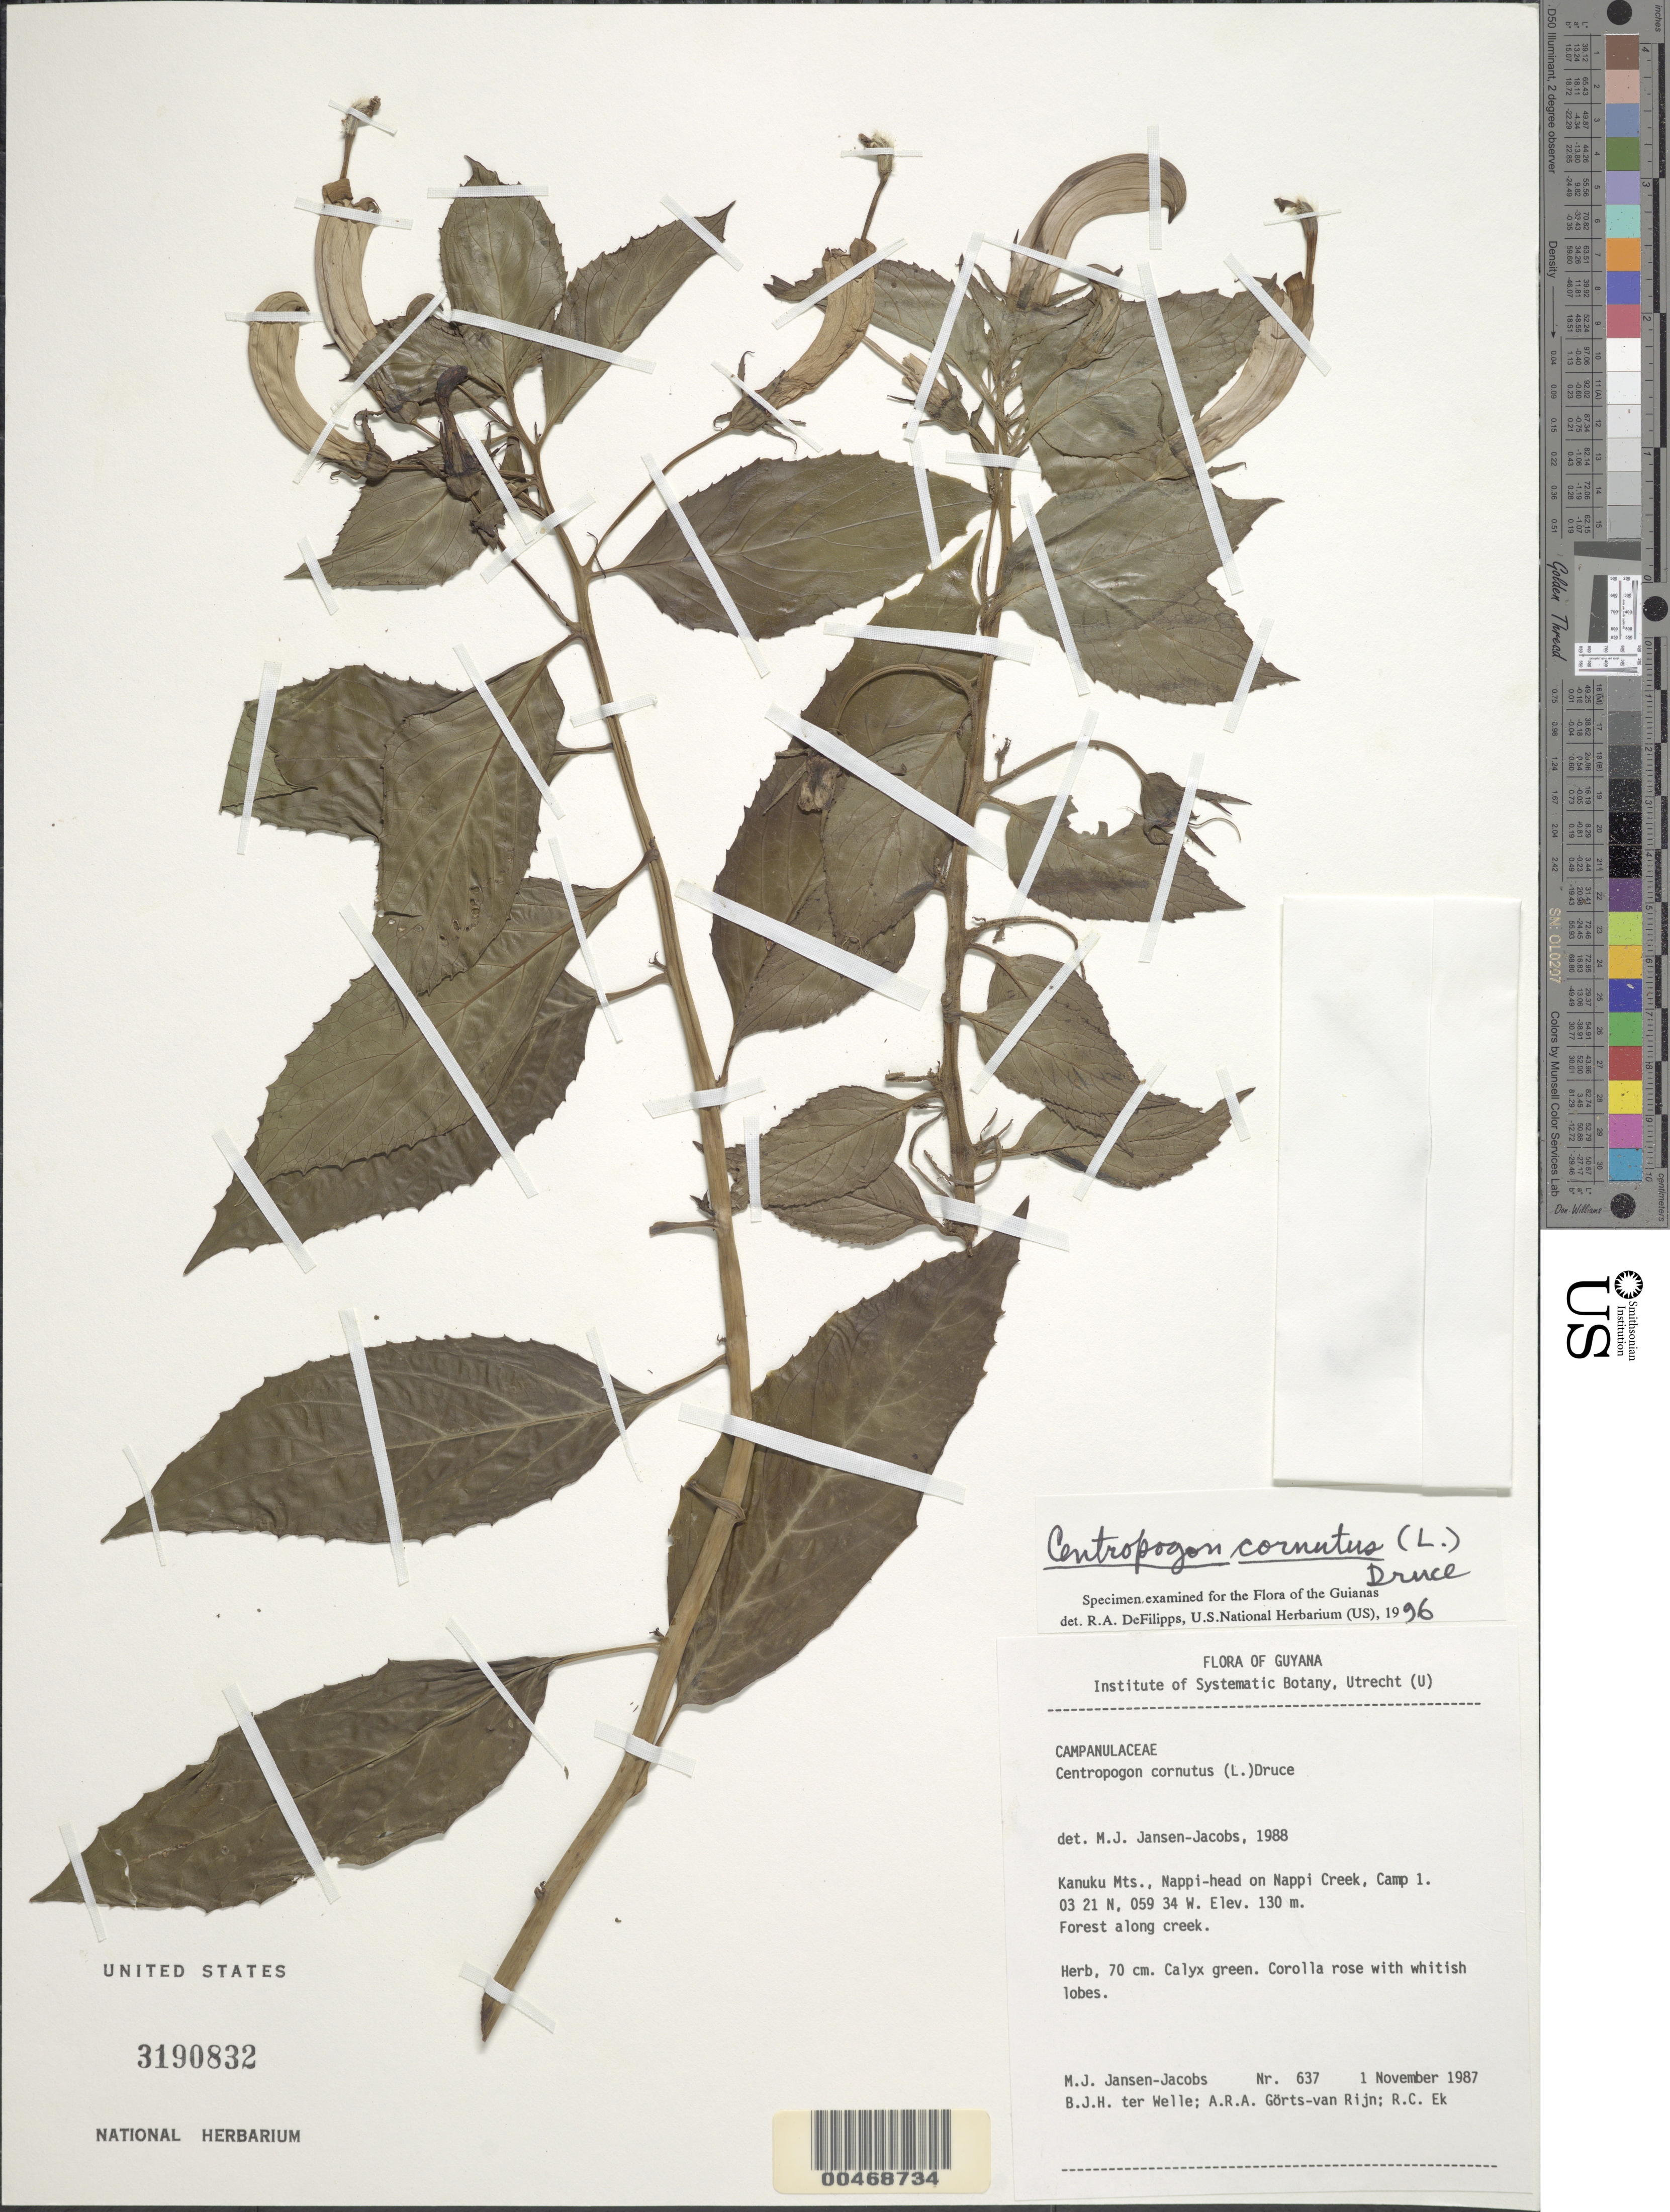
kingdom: Plantae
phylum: Tracheophyta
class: Magnoliopsida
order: Asterales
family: Campanulaceae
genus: Centropogon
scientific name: Centropogon cornutus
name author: (L.) Druce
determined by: DeFilipps, R. A.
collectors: M. J. Jansen-Jacobs, B. Welle, A. .R. A. Görts-van Rijn & R. C. Ek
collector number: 637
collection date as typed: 1-Nov-87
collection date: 1987-11-01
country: Guyana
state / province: U. Takutu-U. Essequibo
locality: Kanuku Mts., Nappi-head on Nappi Creek, camp 1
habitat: Forest along creek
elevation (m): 130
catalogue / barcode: US 3190832